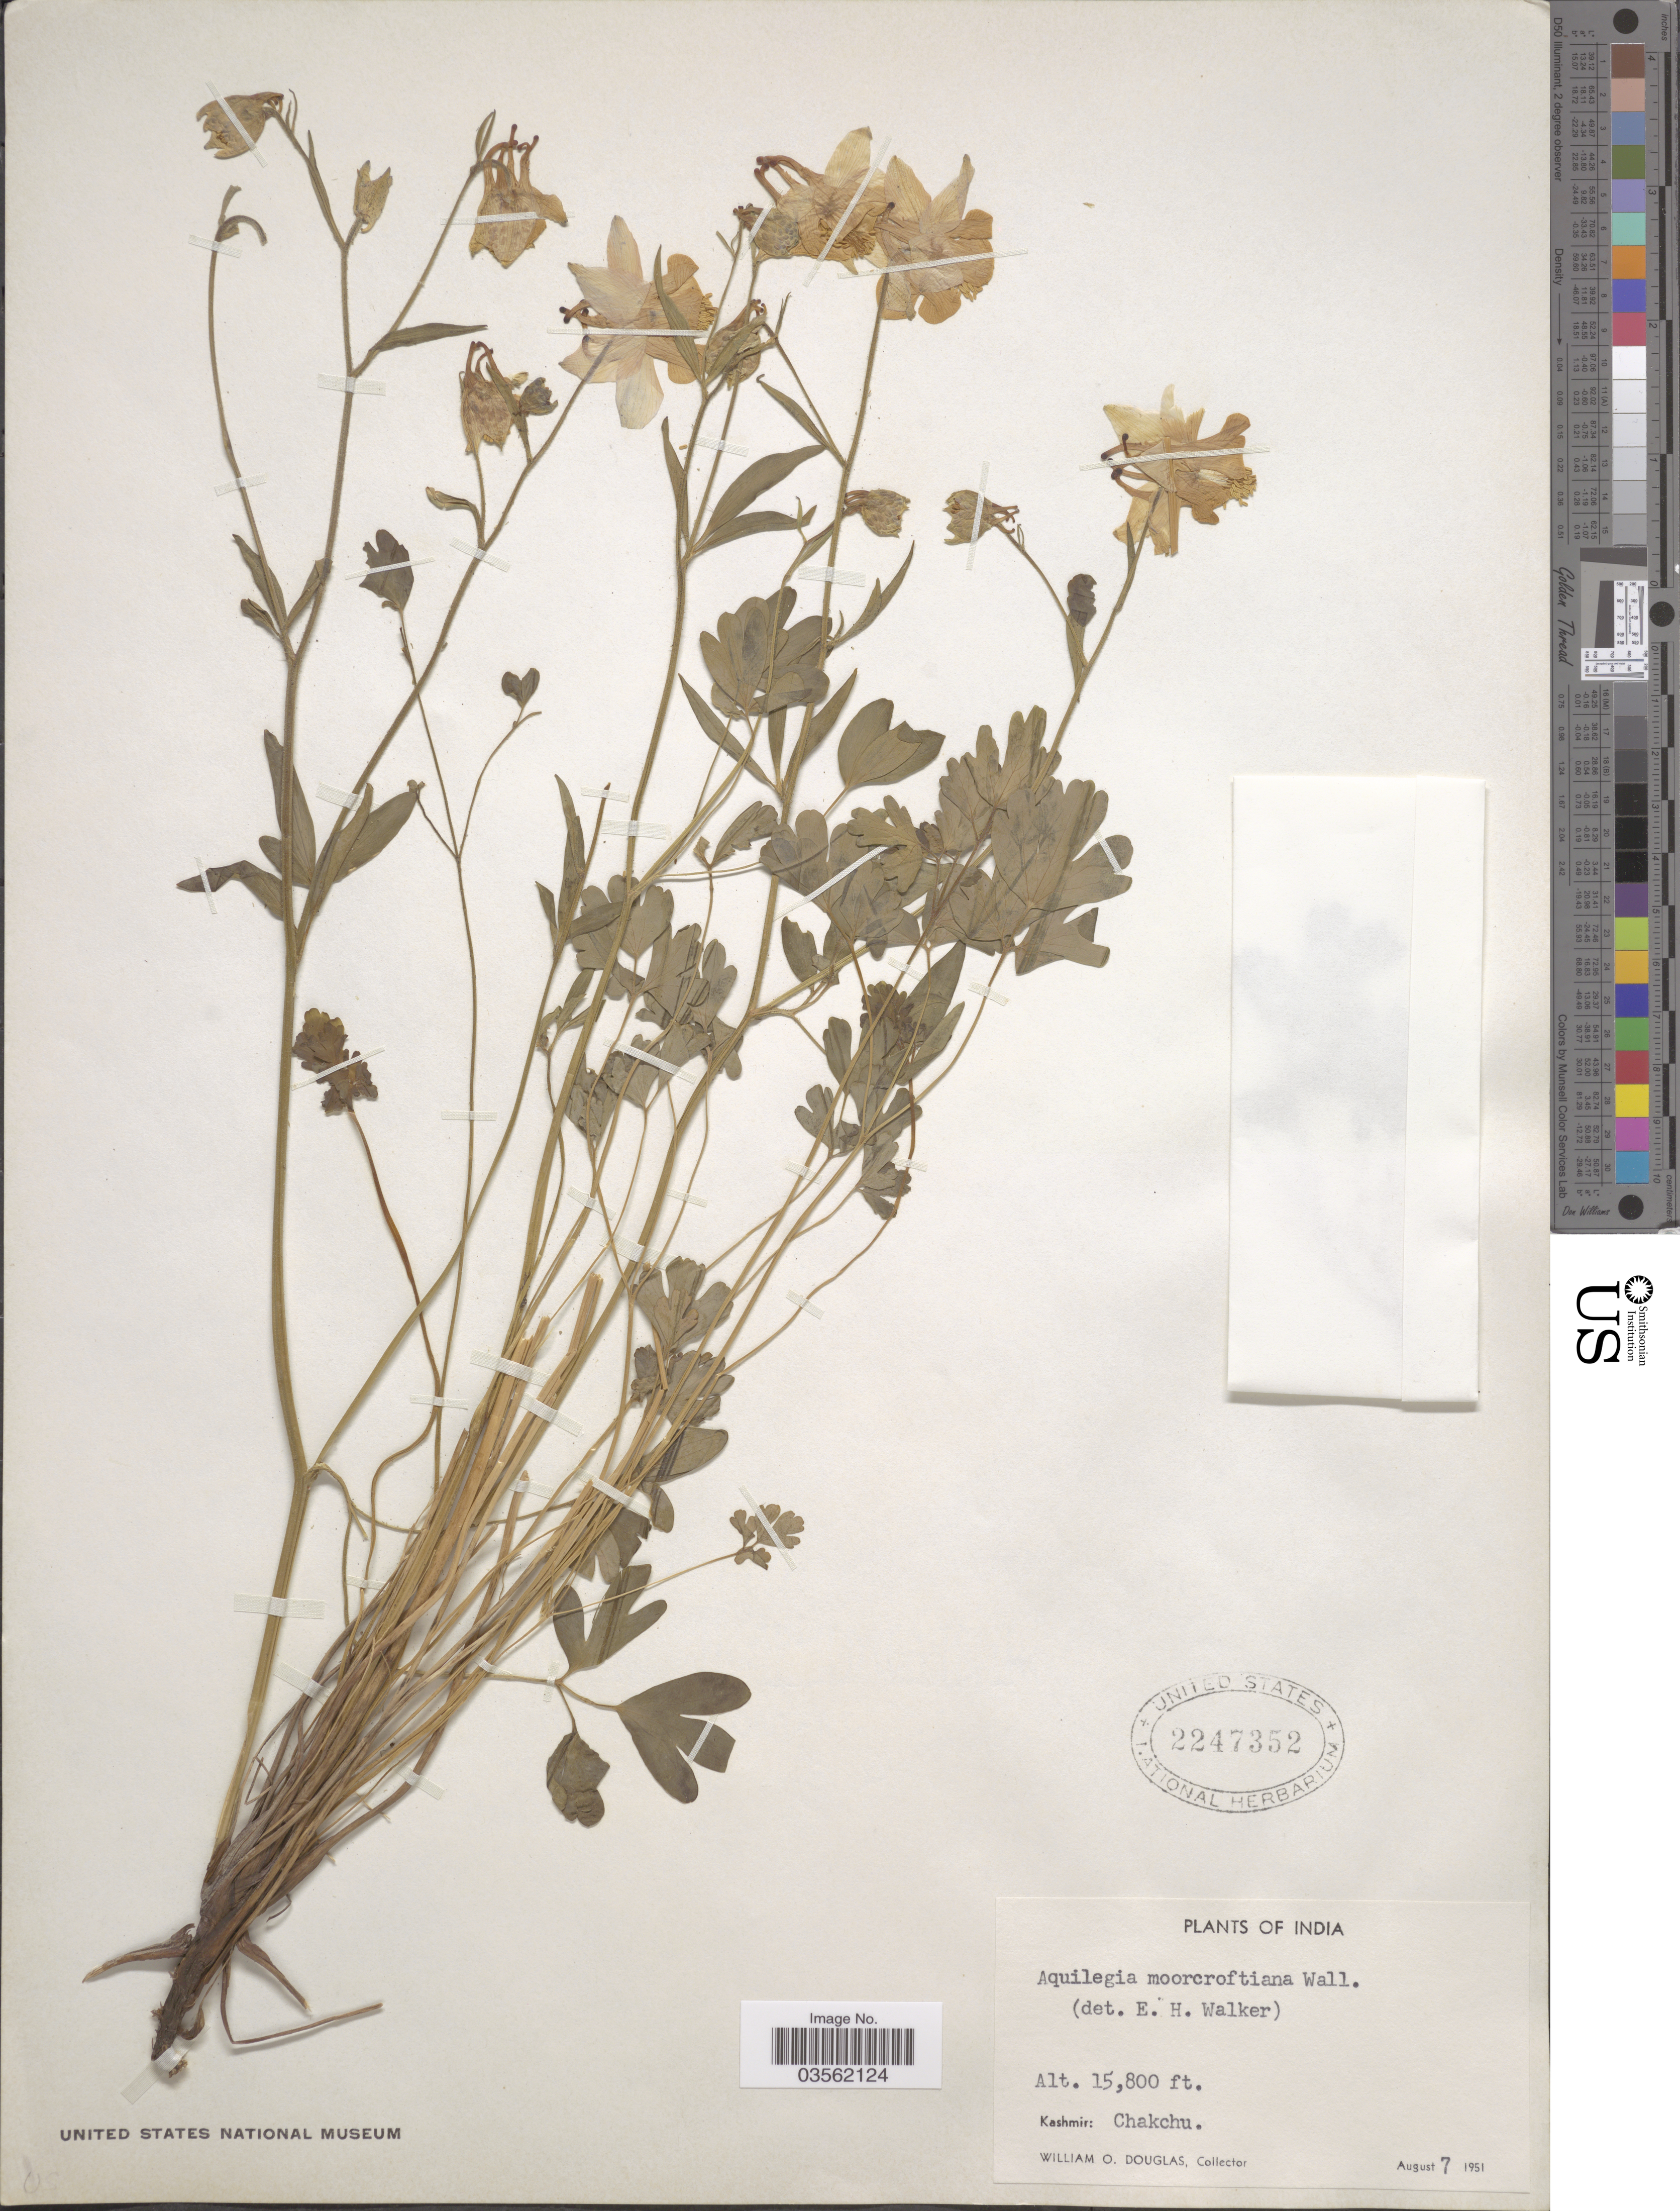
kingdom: Plantae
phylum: Tracheophyta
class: Magnoliopsida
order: Ranunculales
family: Ranunculaceae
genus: Aquilegia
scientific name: Aquilegia moorcroftiana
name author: Wall. ex Royle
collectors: W. Douglas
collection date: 1951-08-07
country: India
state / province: Jammu and Kashmir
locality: Kashmir: Chakchu.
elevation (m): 4816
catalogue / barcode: US 2247352